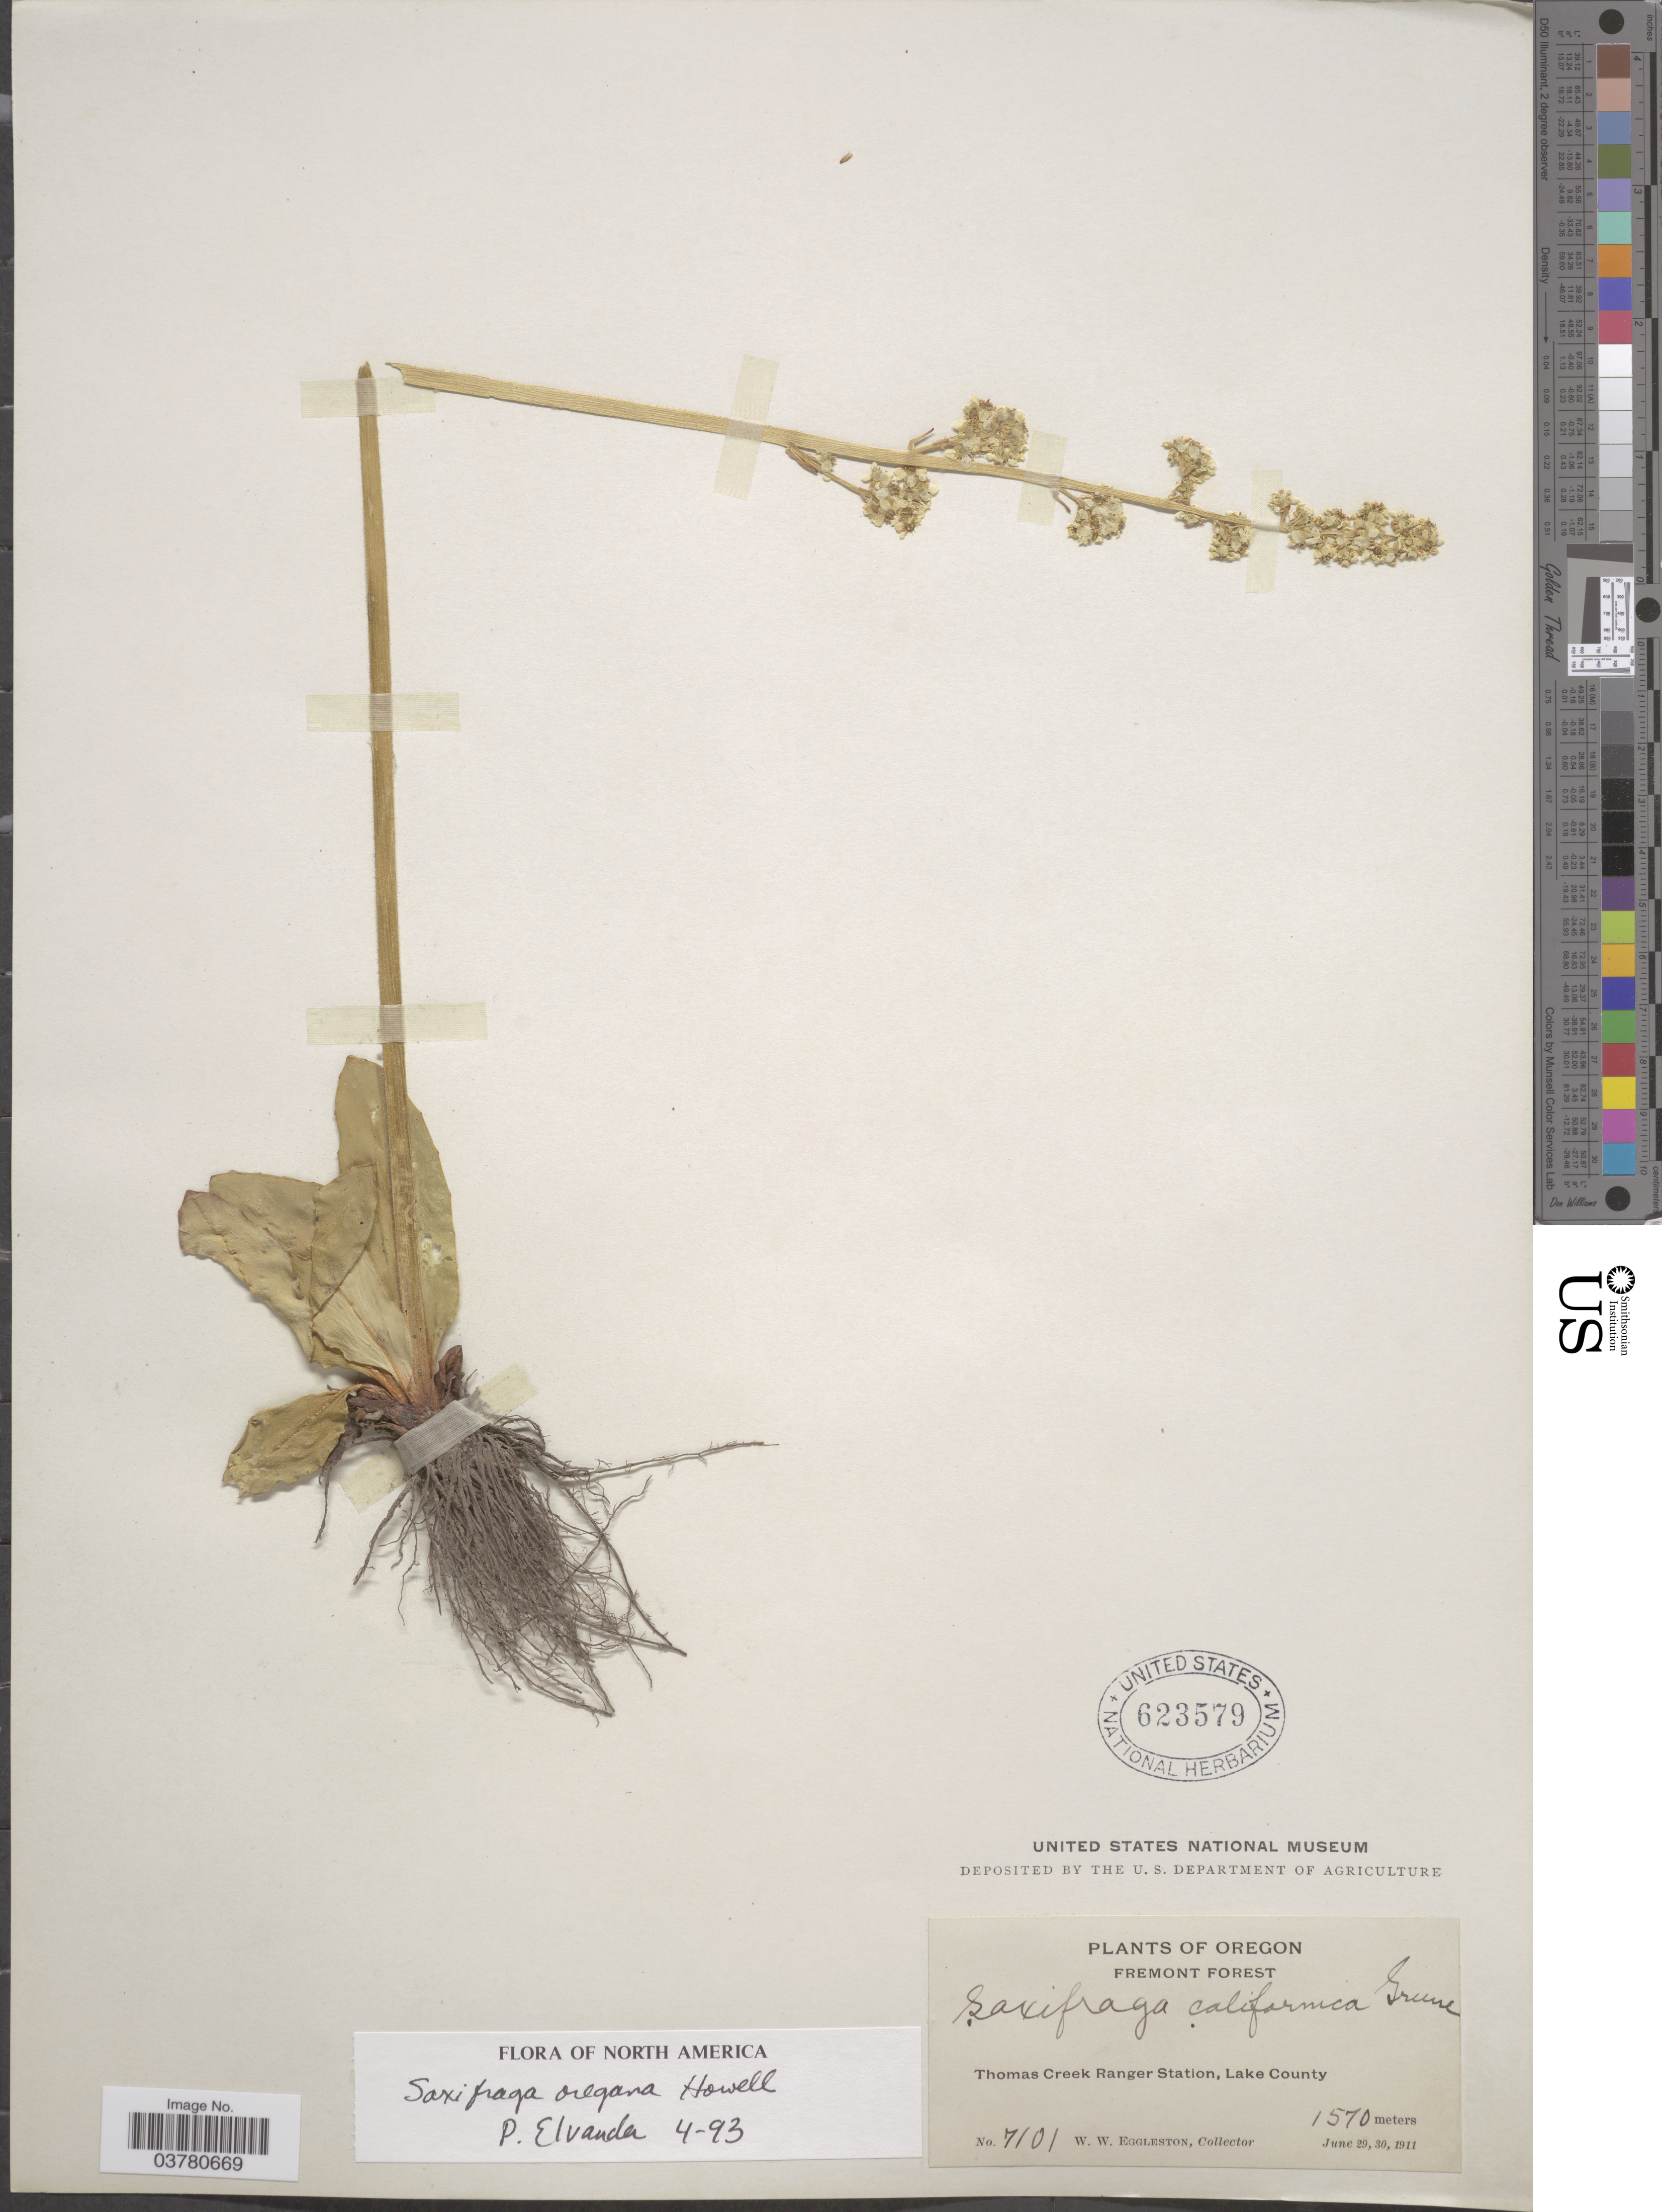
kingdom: Plantae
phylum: Tracheophyta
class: Magnoliopsida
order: Saxifragales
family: Saxifragaceae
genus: Micranthes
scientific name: Micranthes oregana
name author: (Howell) Small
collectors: W. W. Eggleston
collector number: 7101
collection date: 1911-06-29/1911-06-30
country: United States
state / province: Oregon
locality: Fremont Forest. Thomas Creek Ranger Station, Lake County.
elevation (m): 1570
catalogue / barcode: US 623579